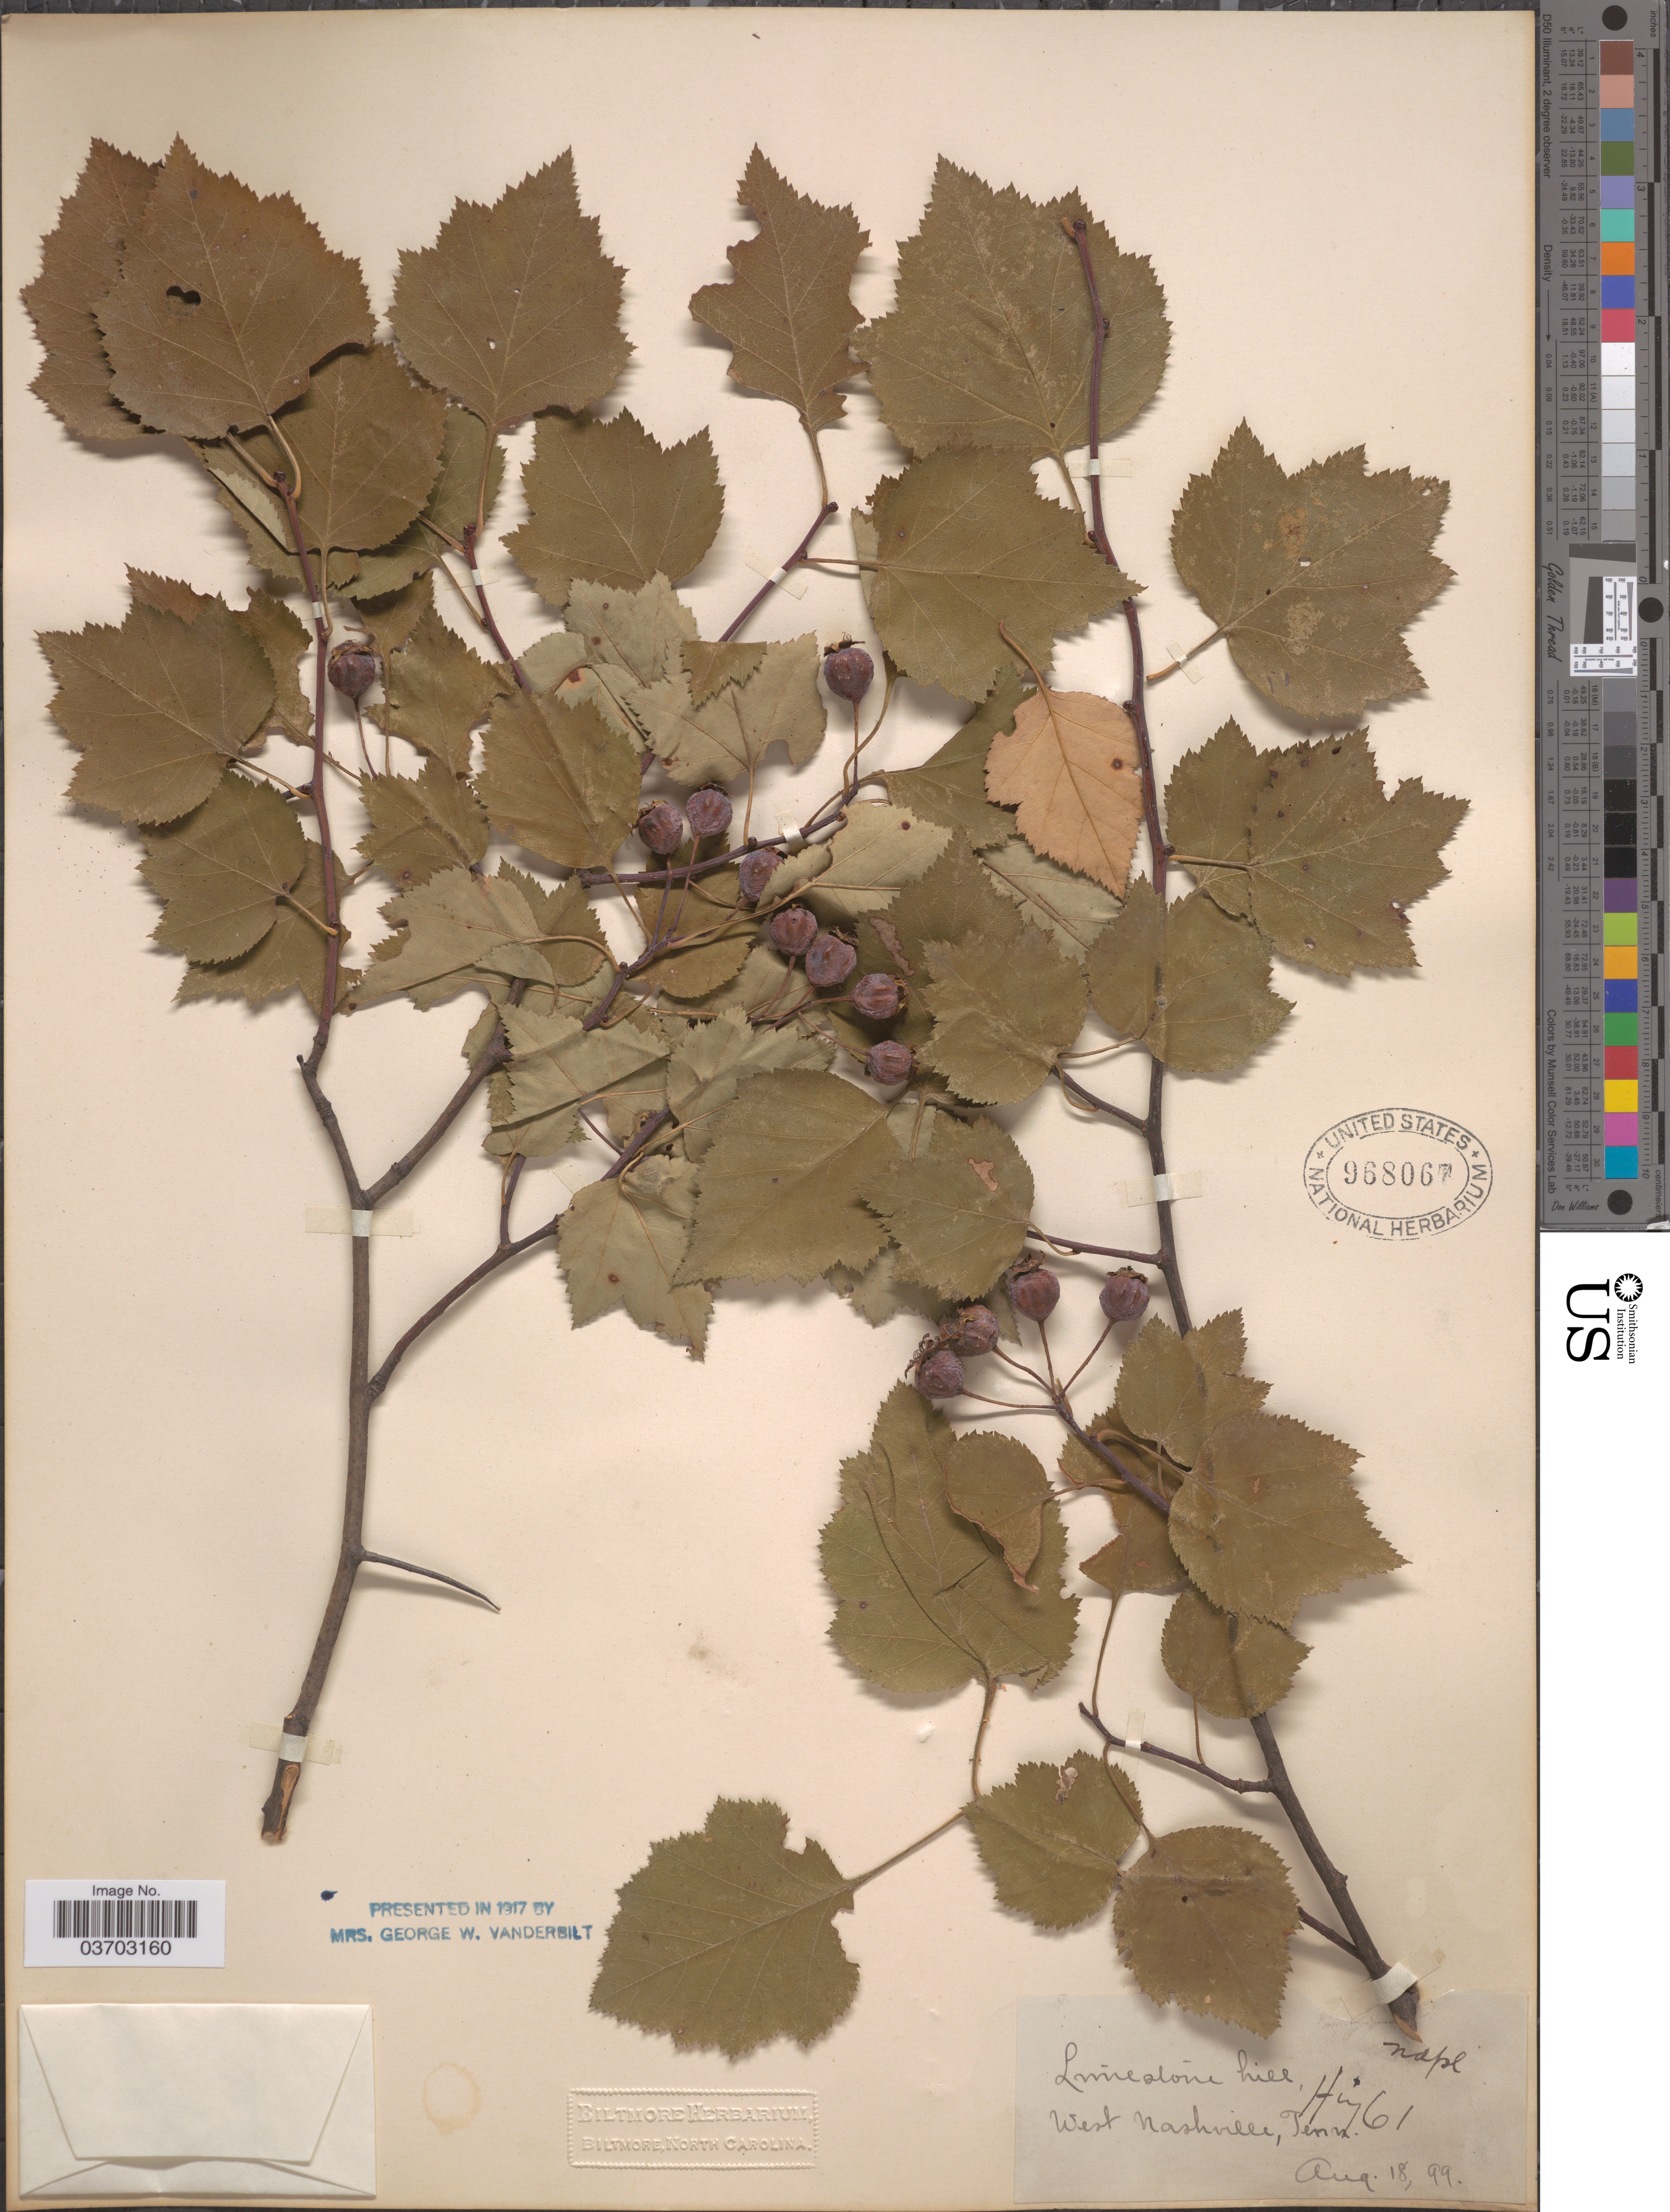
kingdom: Plantae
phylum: Tracheophyta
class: Magnoliopsida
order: Rosales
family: Rosaceae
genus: Crataegus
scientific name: Crataegus sp.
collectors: ex herb. Biltmore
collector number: H761*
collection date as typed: Transcribed d/m/y: 18/8/99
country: United States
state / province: Tennessee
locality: West Nashville.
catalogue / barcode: US 968067